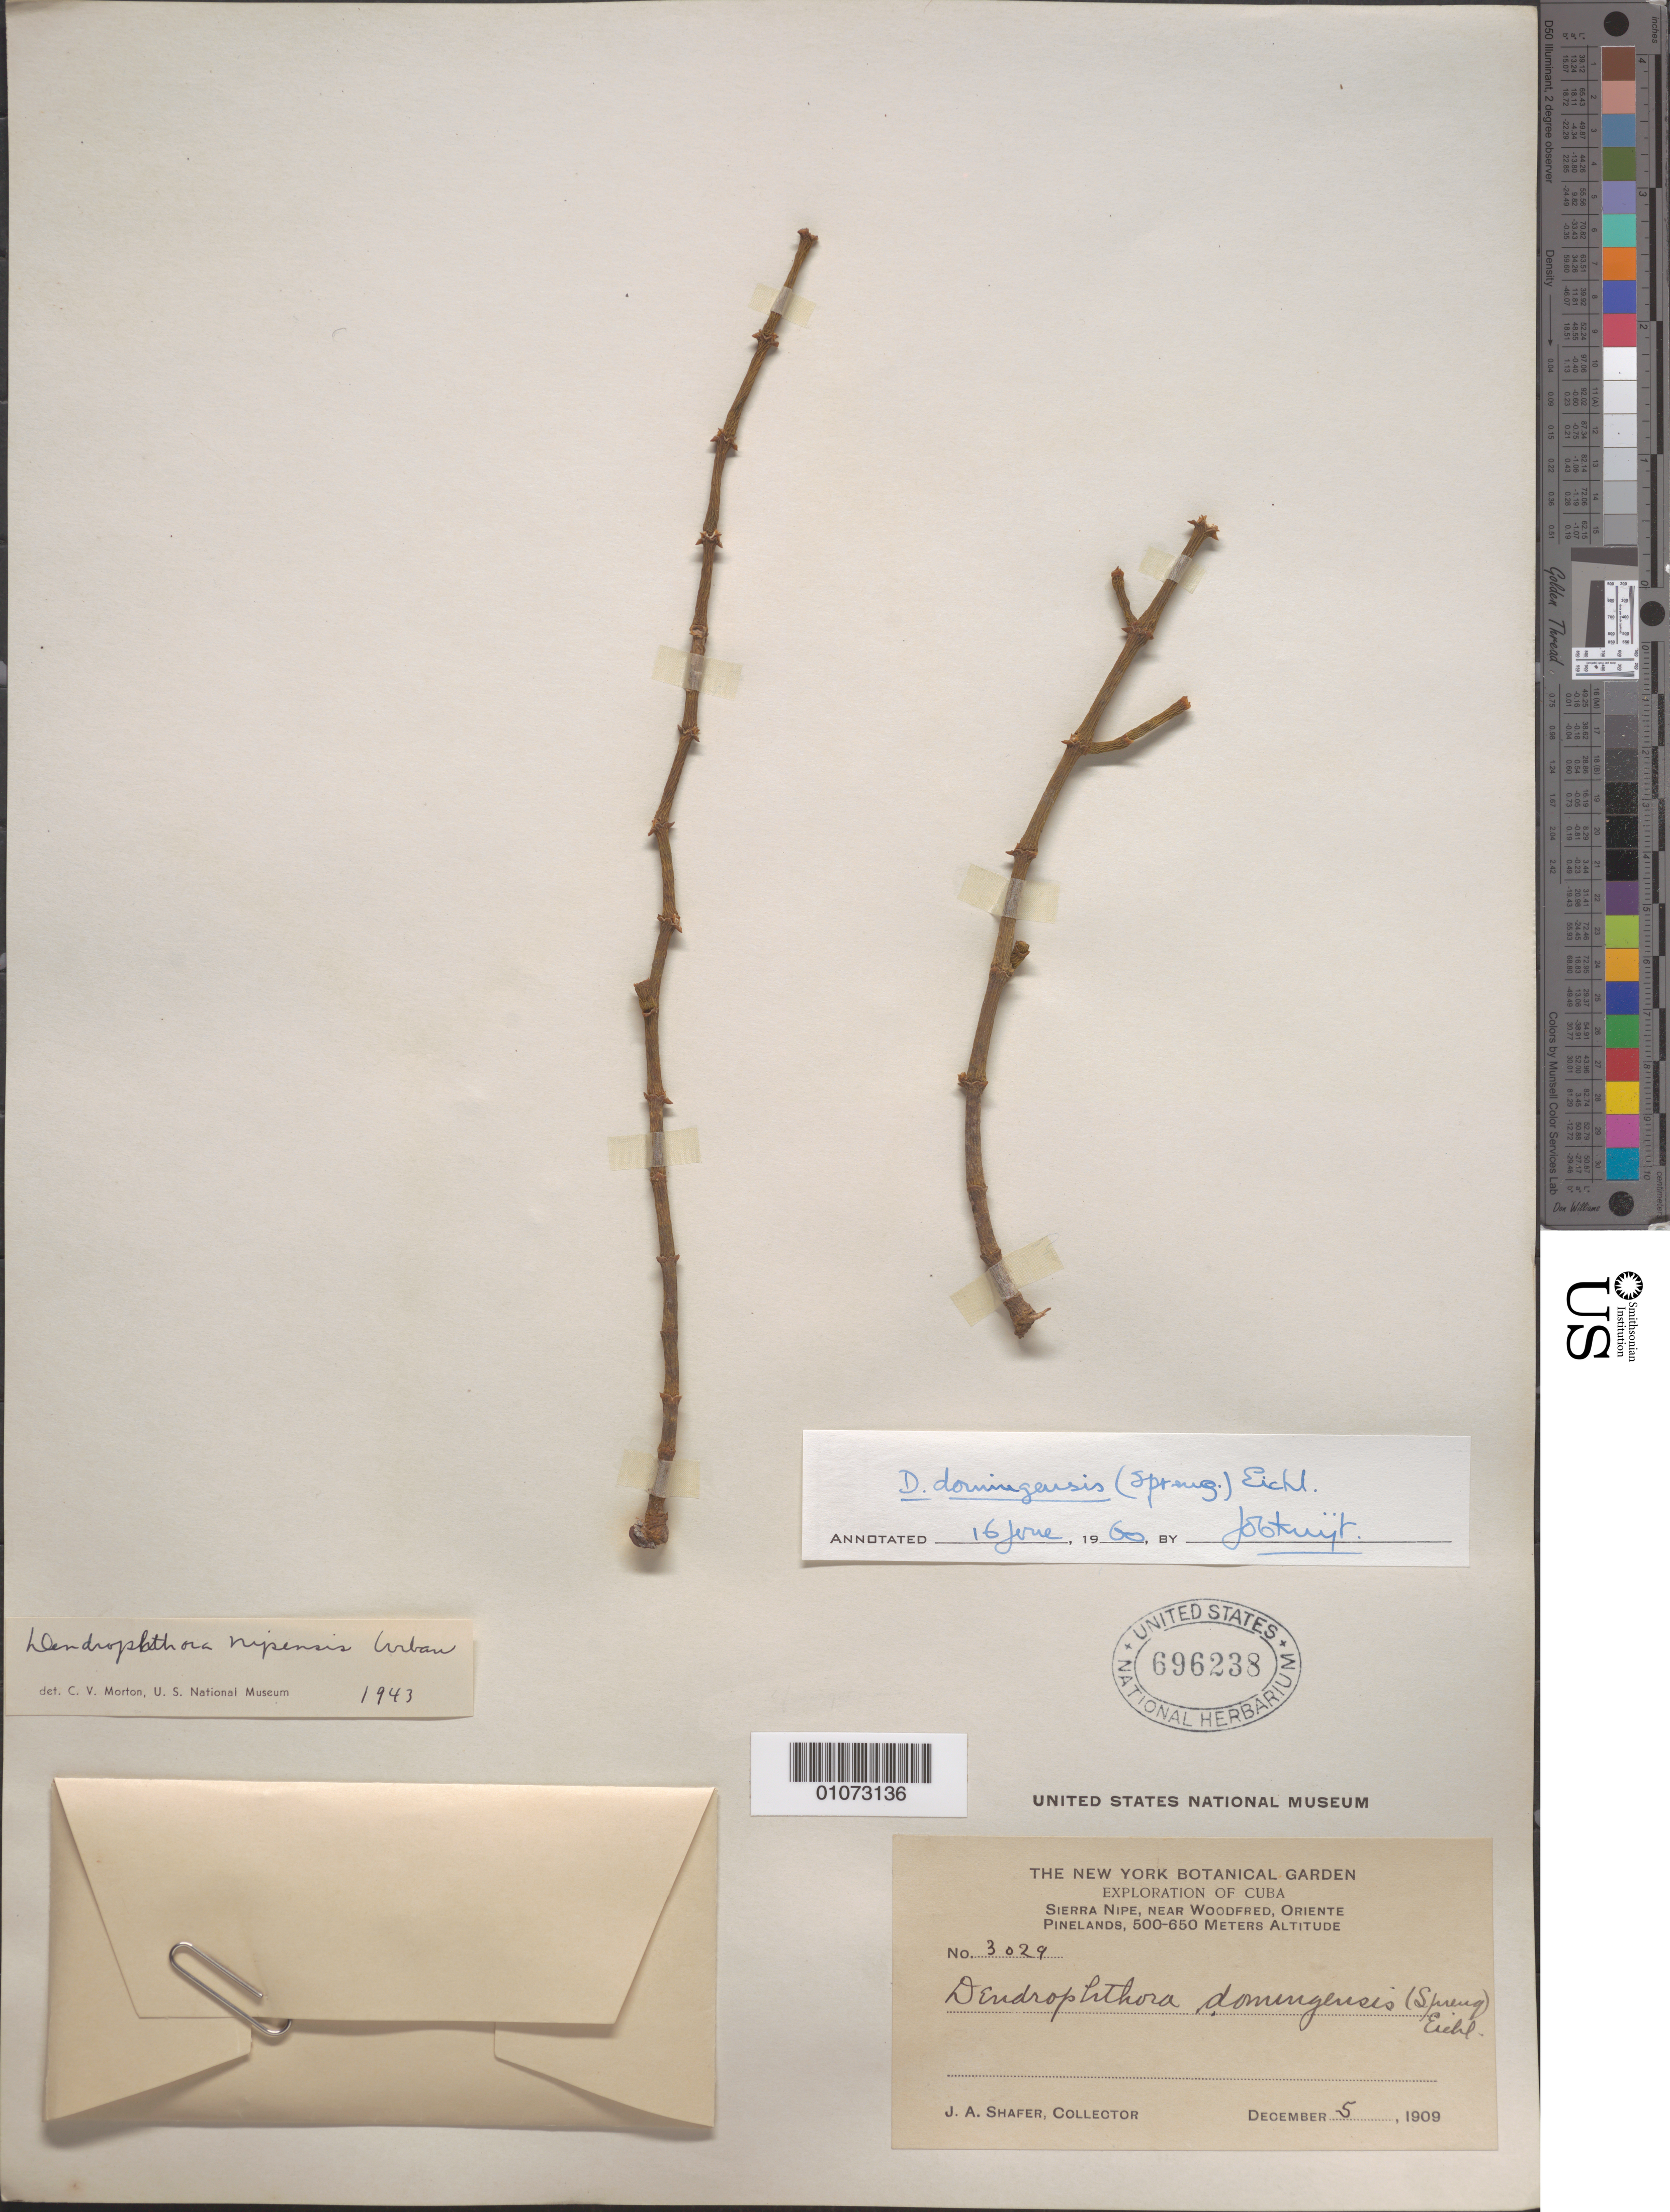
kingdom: Plantae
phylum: Tracheophyta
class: Magnoliopsida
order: Santalales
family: Viscaceae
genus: Dendrophthora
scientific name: Dendrophthora domingensis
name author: (Spreng.) Eichler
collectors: J. A. Shafer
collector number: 3029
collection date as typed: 05 Dec 1909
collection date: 1909-12-05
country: Cuba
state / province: Holguín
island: Cuba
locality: Sierra Nipe, near Woodfred, Oriente Pinelands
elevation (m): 500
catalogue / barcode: US 696239